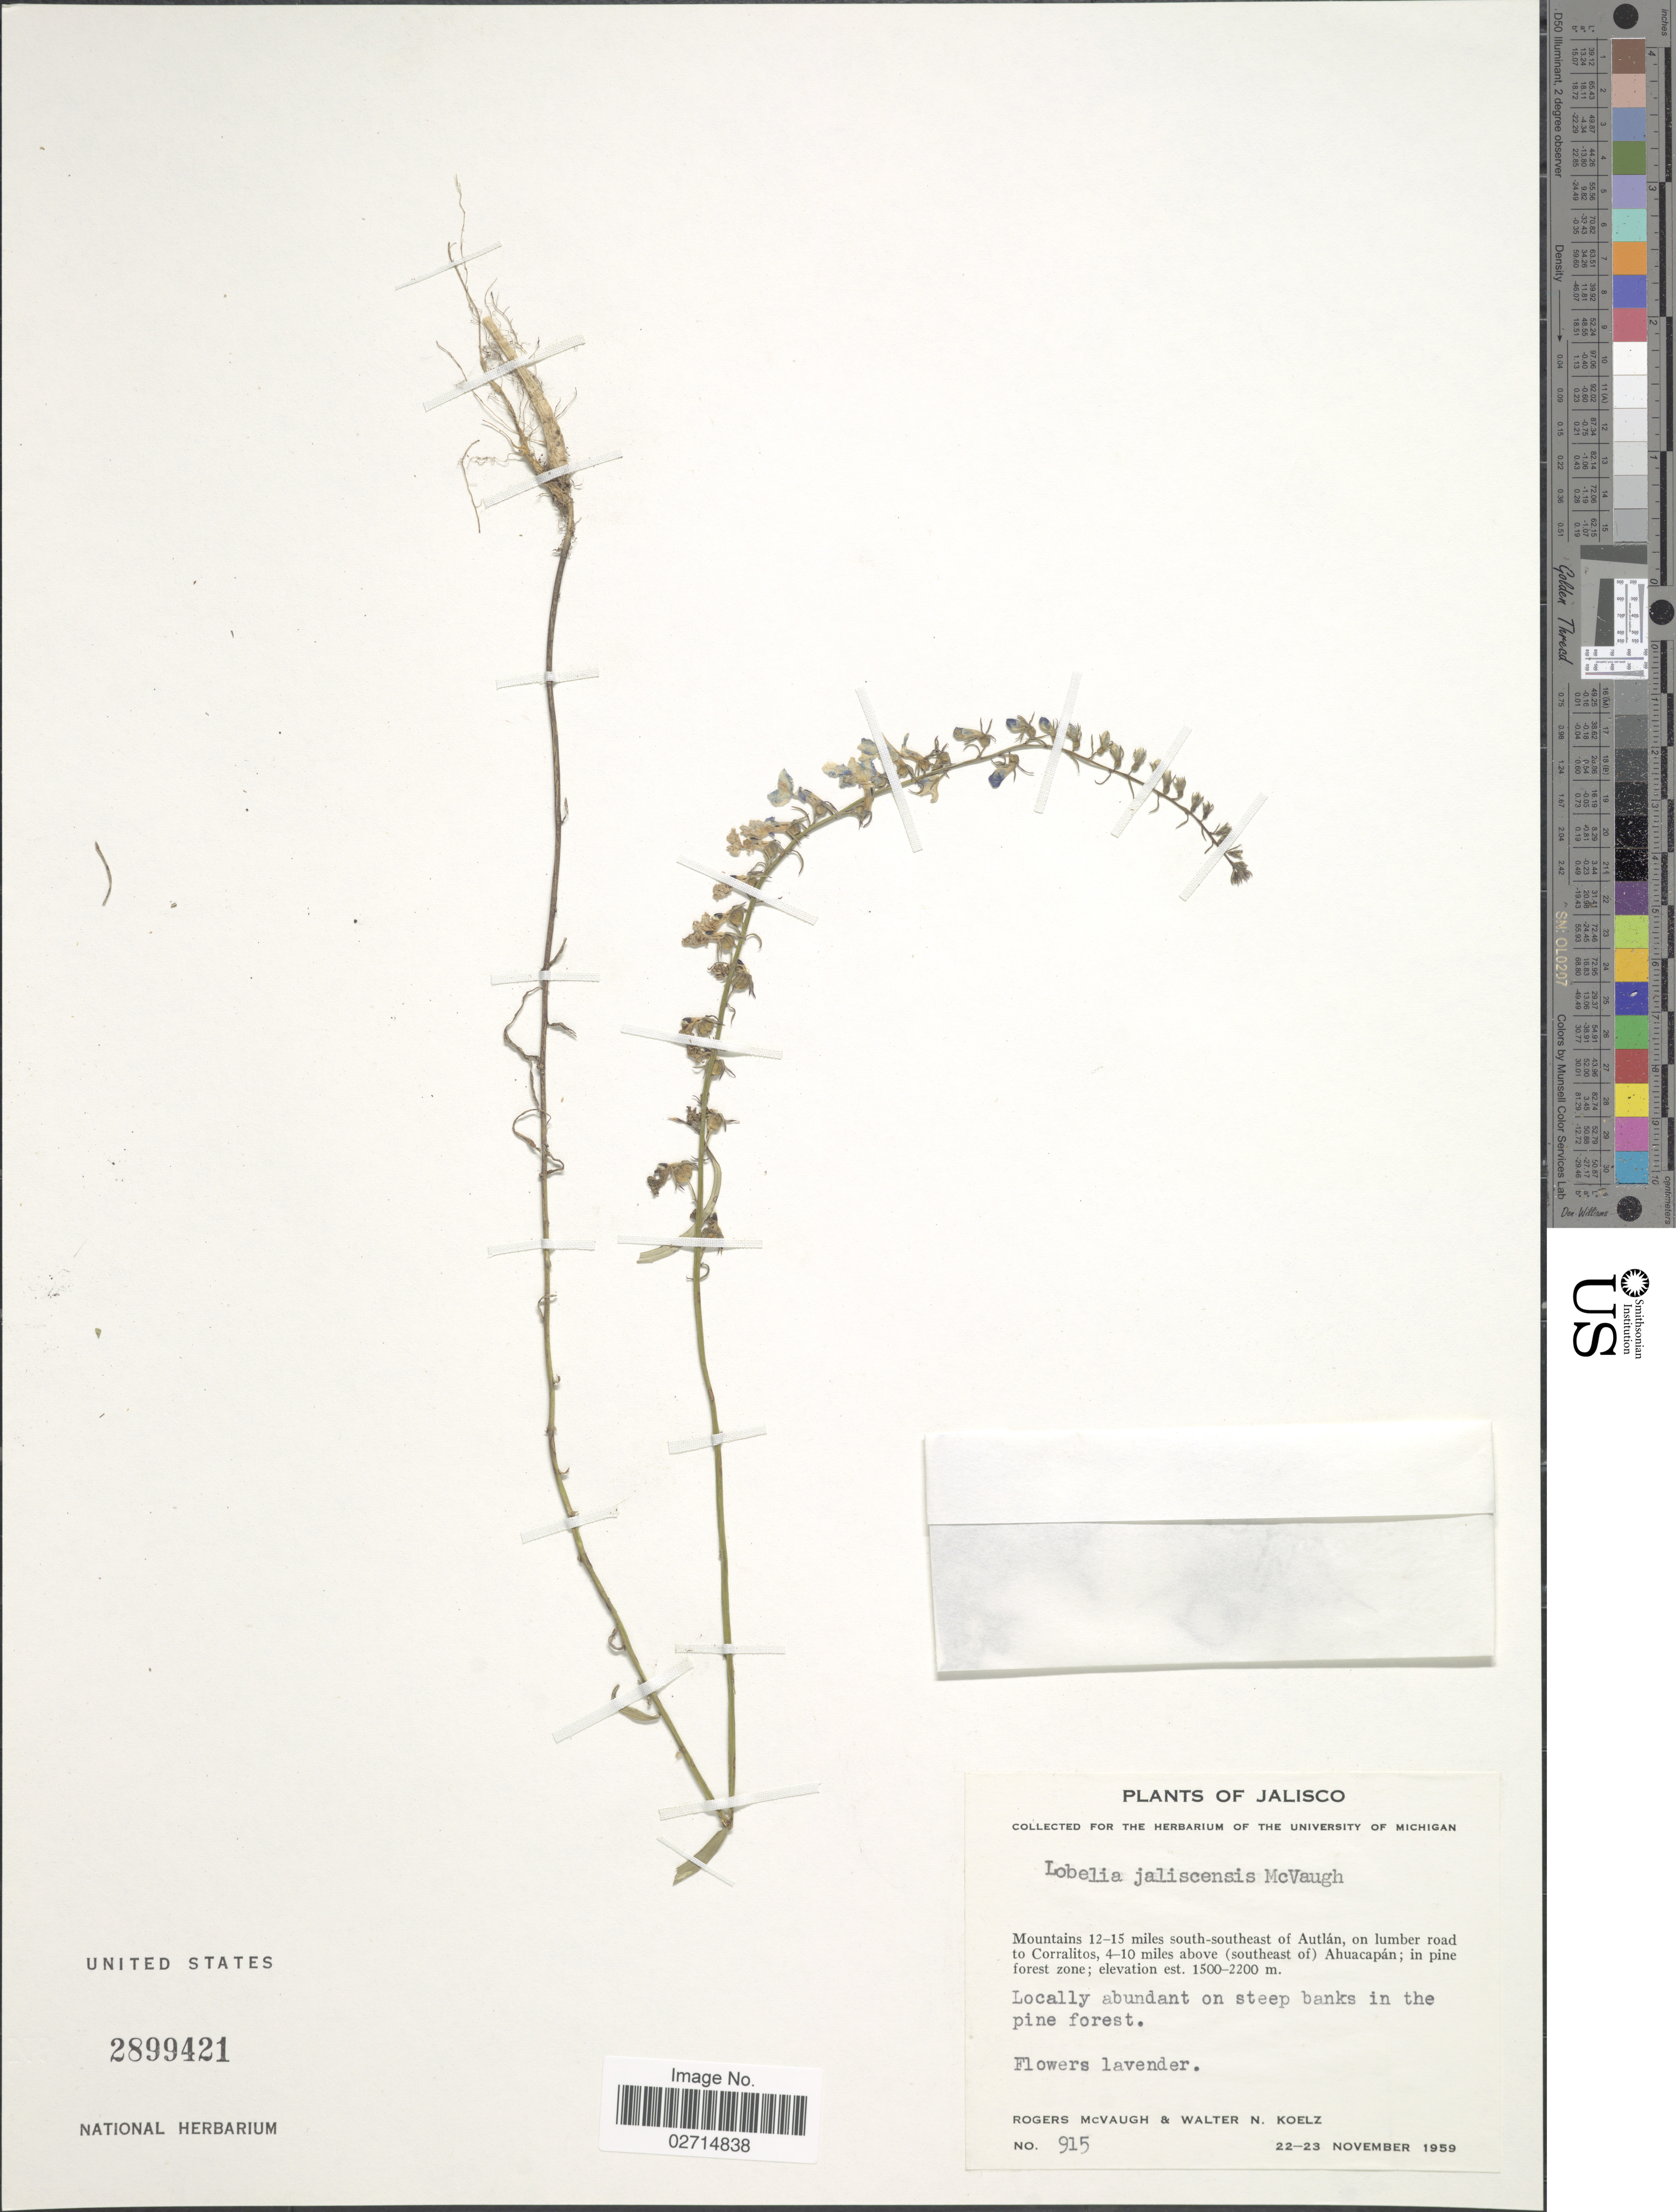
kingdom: Plantae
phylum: Tracheophyta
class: Magnoliopsida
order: Asterales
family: Campanulaceae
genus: Lobelia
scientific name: Lobelia jaliscensis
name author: McVaugh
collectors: R. McVaugh & W. N. Koelz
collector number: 915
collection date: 1959-11-22/1959-11-23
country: Mexico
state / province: Jalisco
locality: Mountains 12-15 miles south-southeast of Autlán, on lumber road to Corralitos, 4-10 miles above (southeast of) Ahuacapán.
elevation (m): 1500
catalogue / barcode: US 2899421